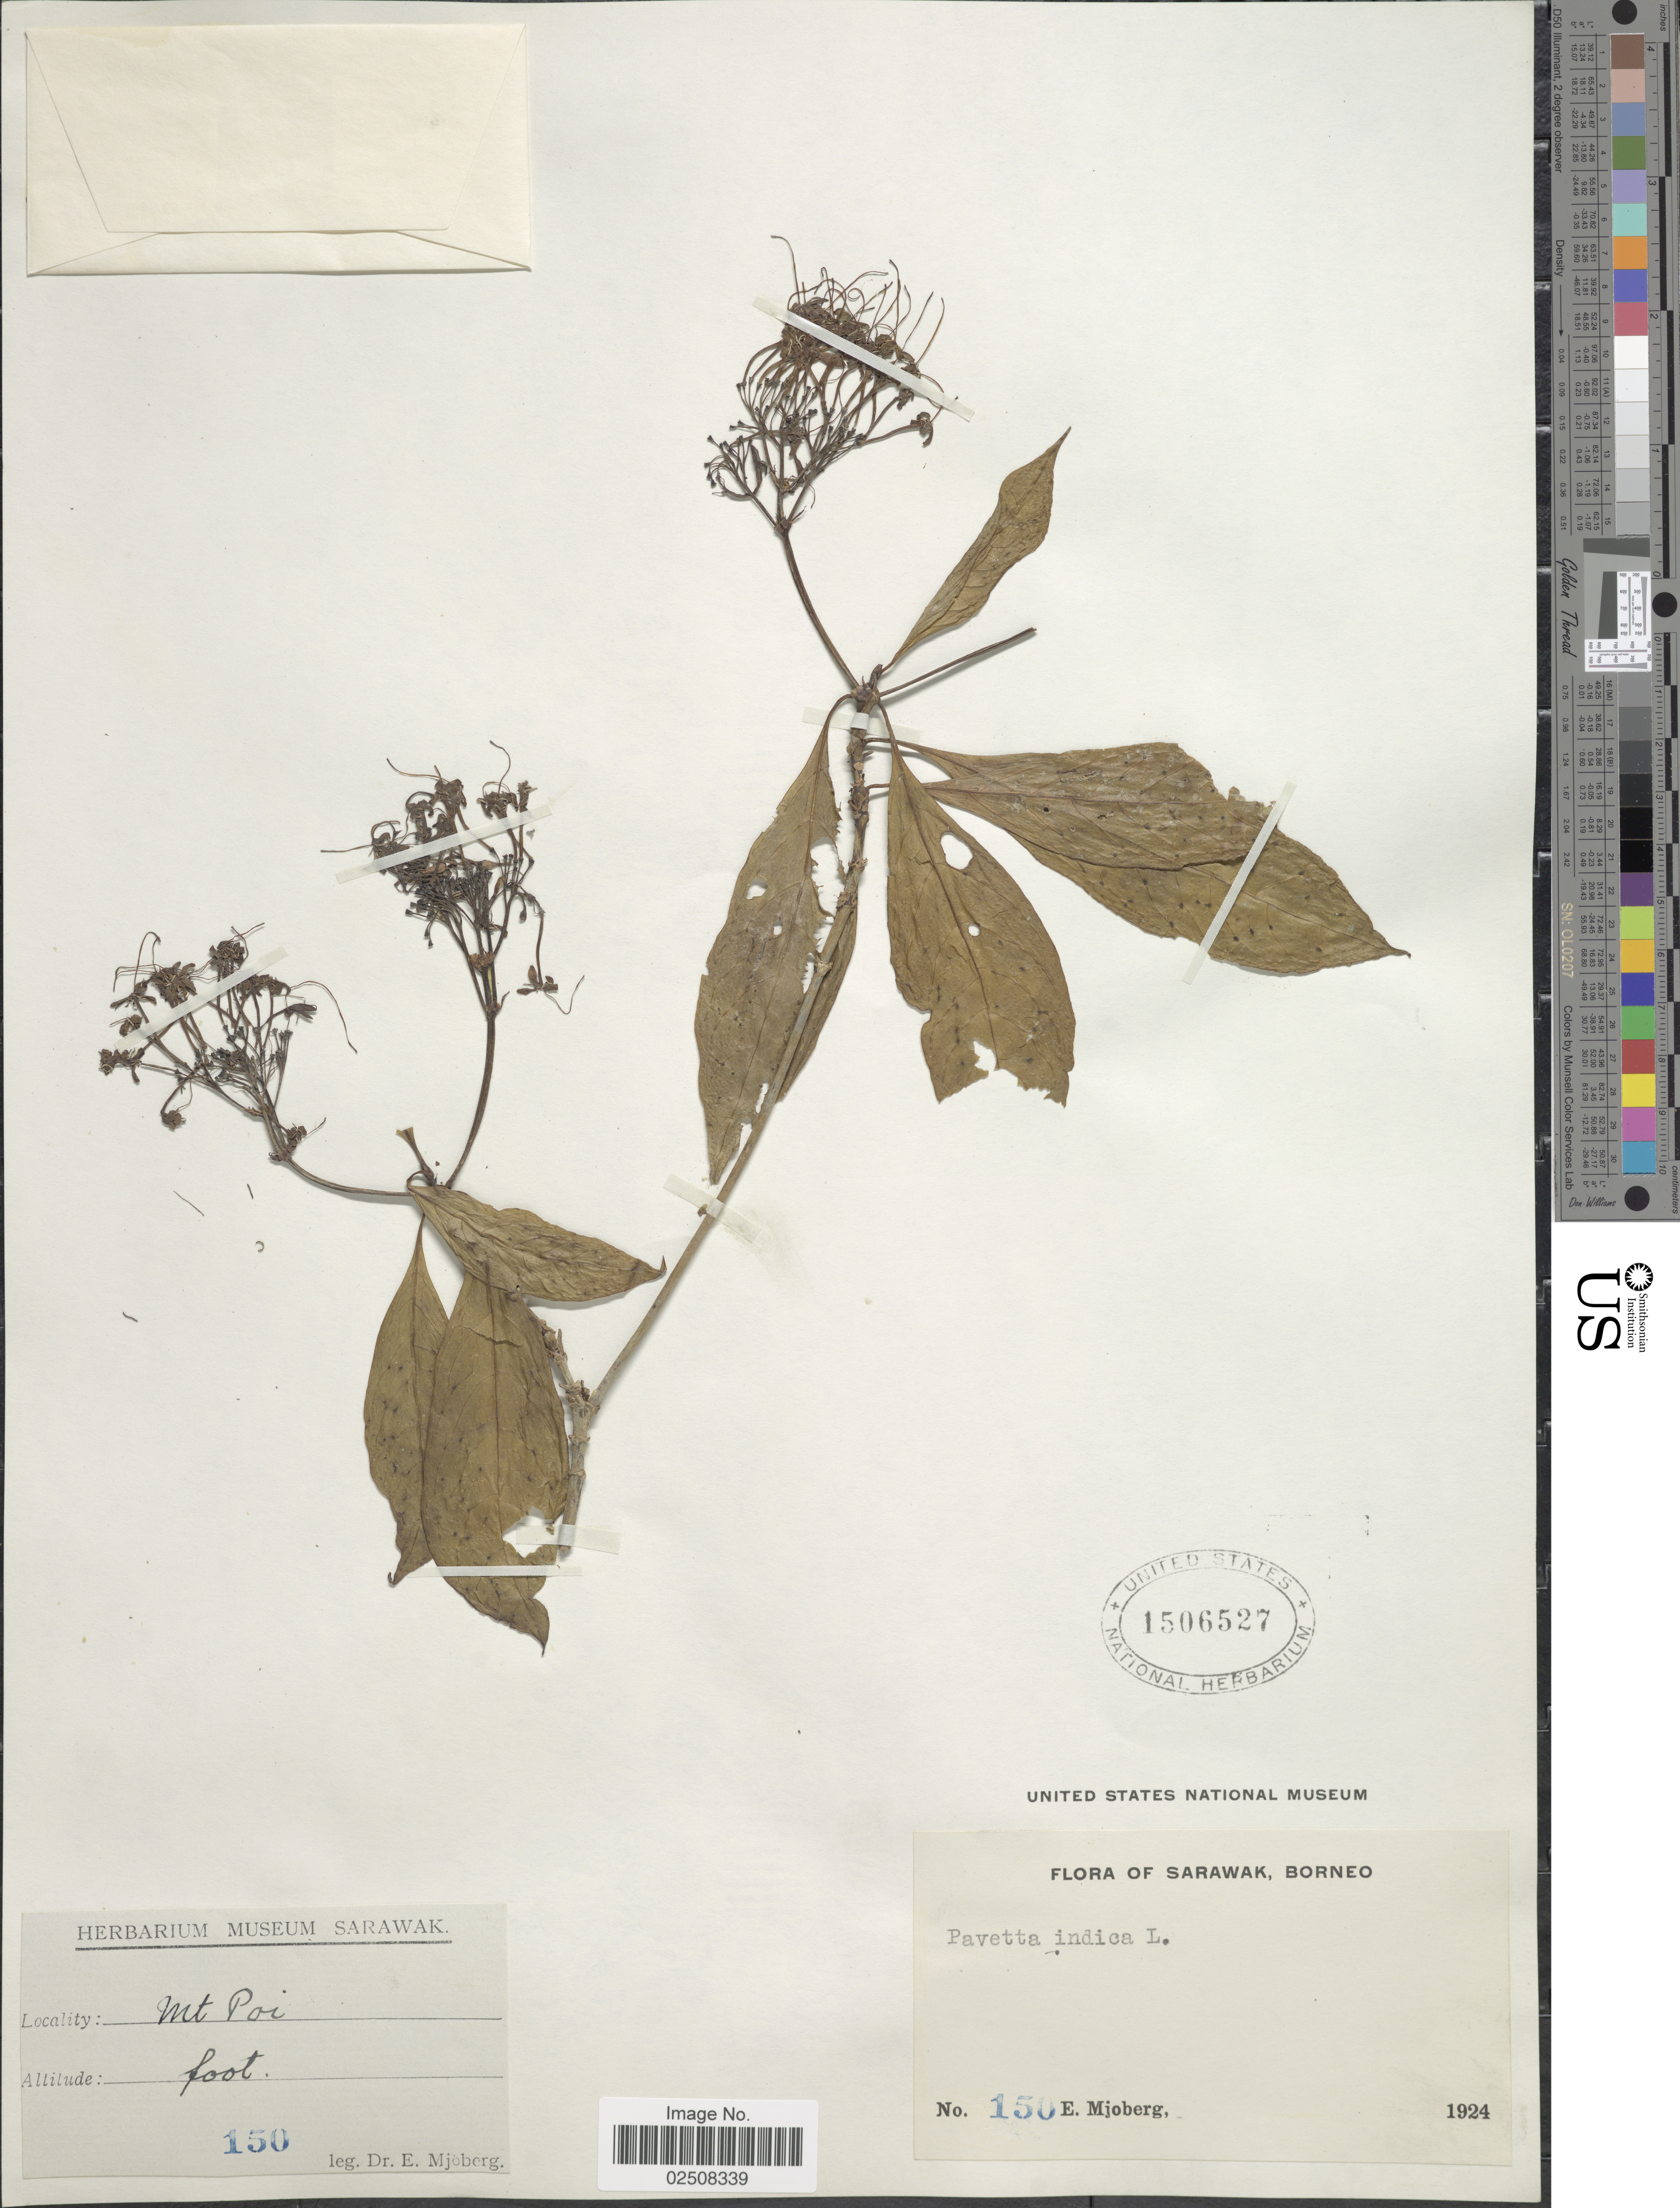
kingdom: Plantae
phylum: Tracheophyta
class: Magnoliopsida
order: Gentianales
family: Rubiaceae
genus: Pavetta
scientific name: Pavetta indica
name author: L.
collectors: E. Mjoberg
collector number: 150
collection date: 1924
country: Malaysia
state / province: Sarawak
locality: Mt Poi, Borneo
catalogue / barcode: US 1506527